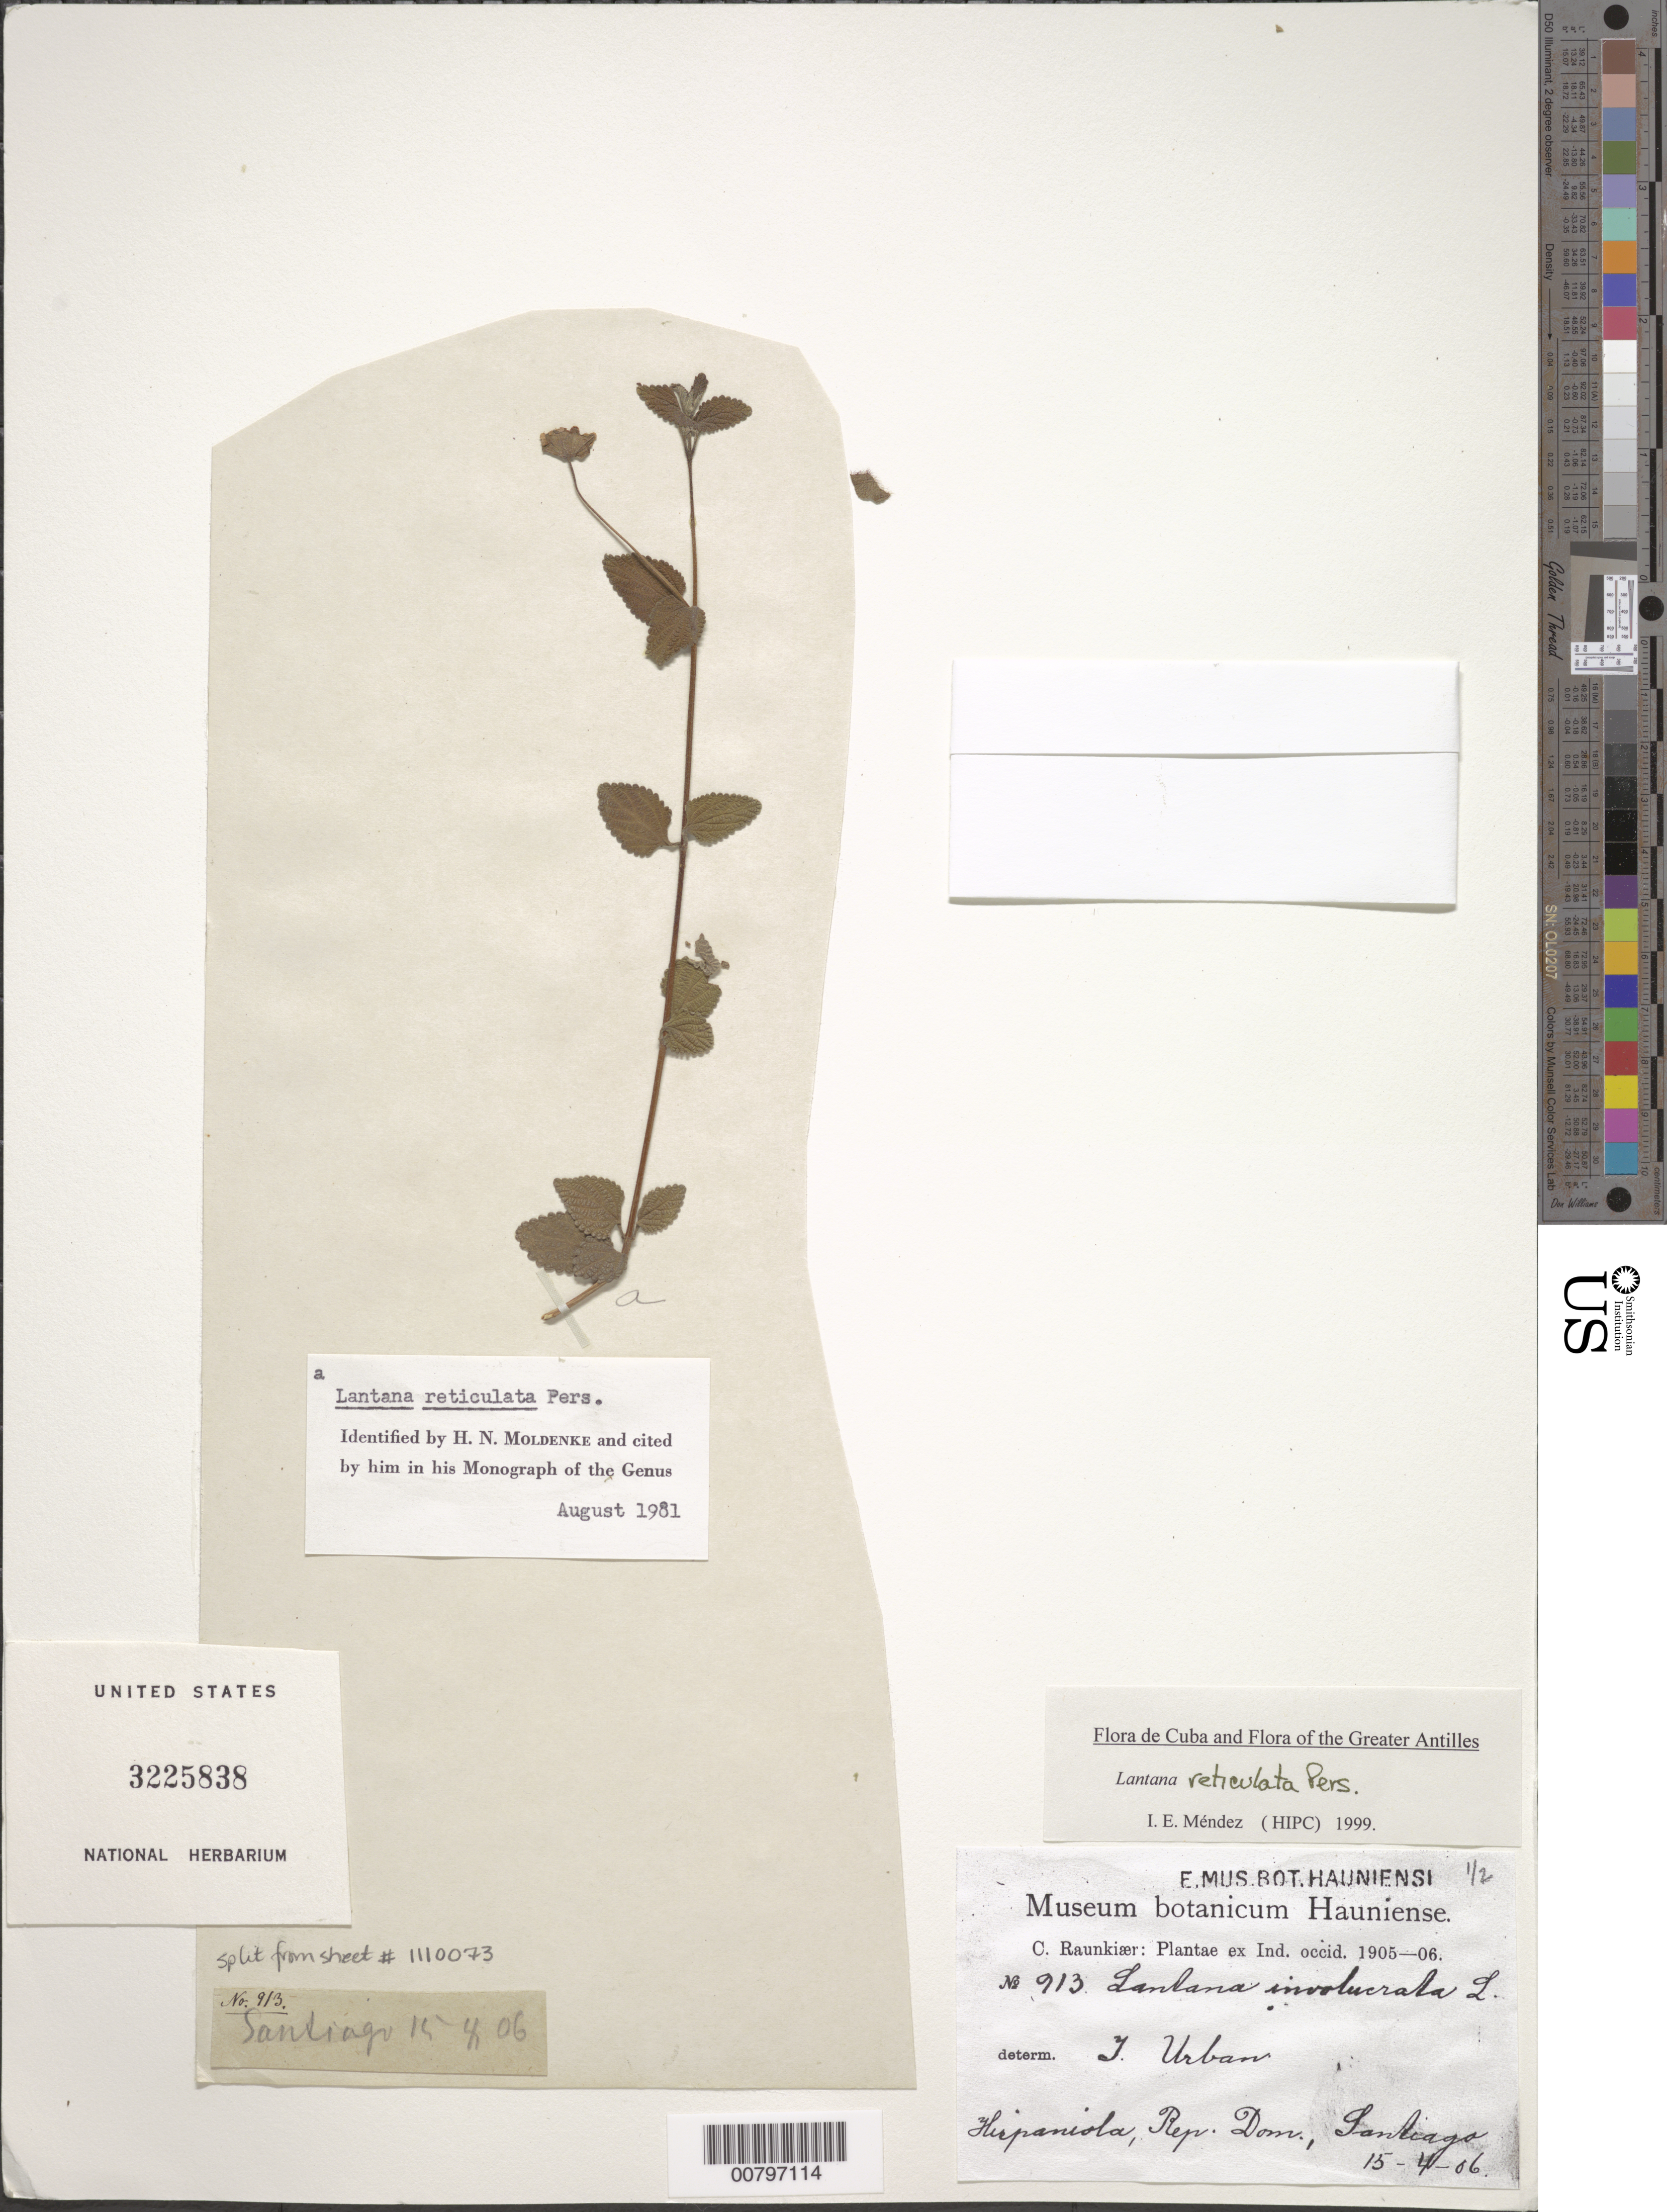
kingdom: Plantae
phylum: Tracheophyta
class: Magnoliopsida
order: Lamiales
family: Verbenaceae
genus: Lantana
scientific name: Lantana reticulata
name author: Pers.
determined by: Méndez, Isidro E., (HIPC)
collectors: C. C. Raunkiaer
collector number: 913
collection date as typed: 15 Apr 1906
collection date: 1906-04-15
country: Dominican Republic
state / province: Santiago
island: Hispaniola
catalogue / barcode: US 3225838